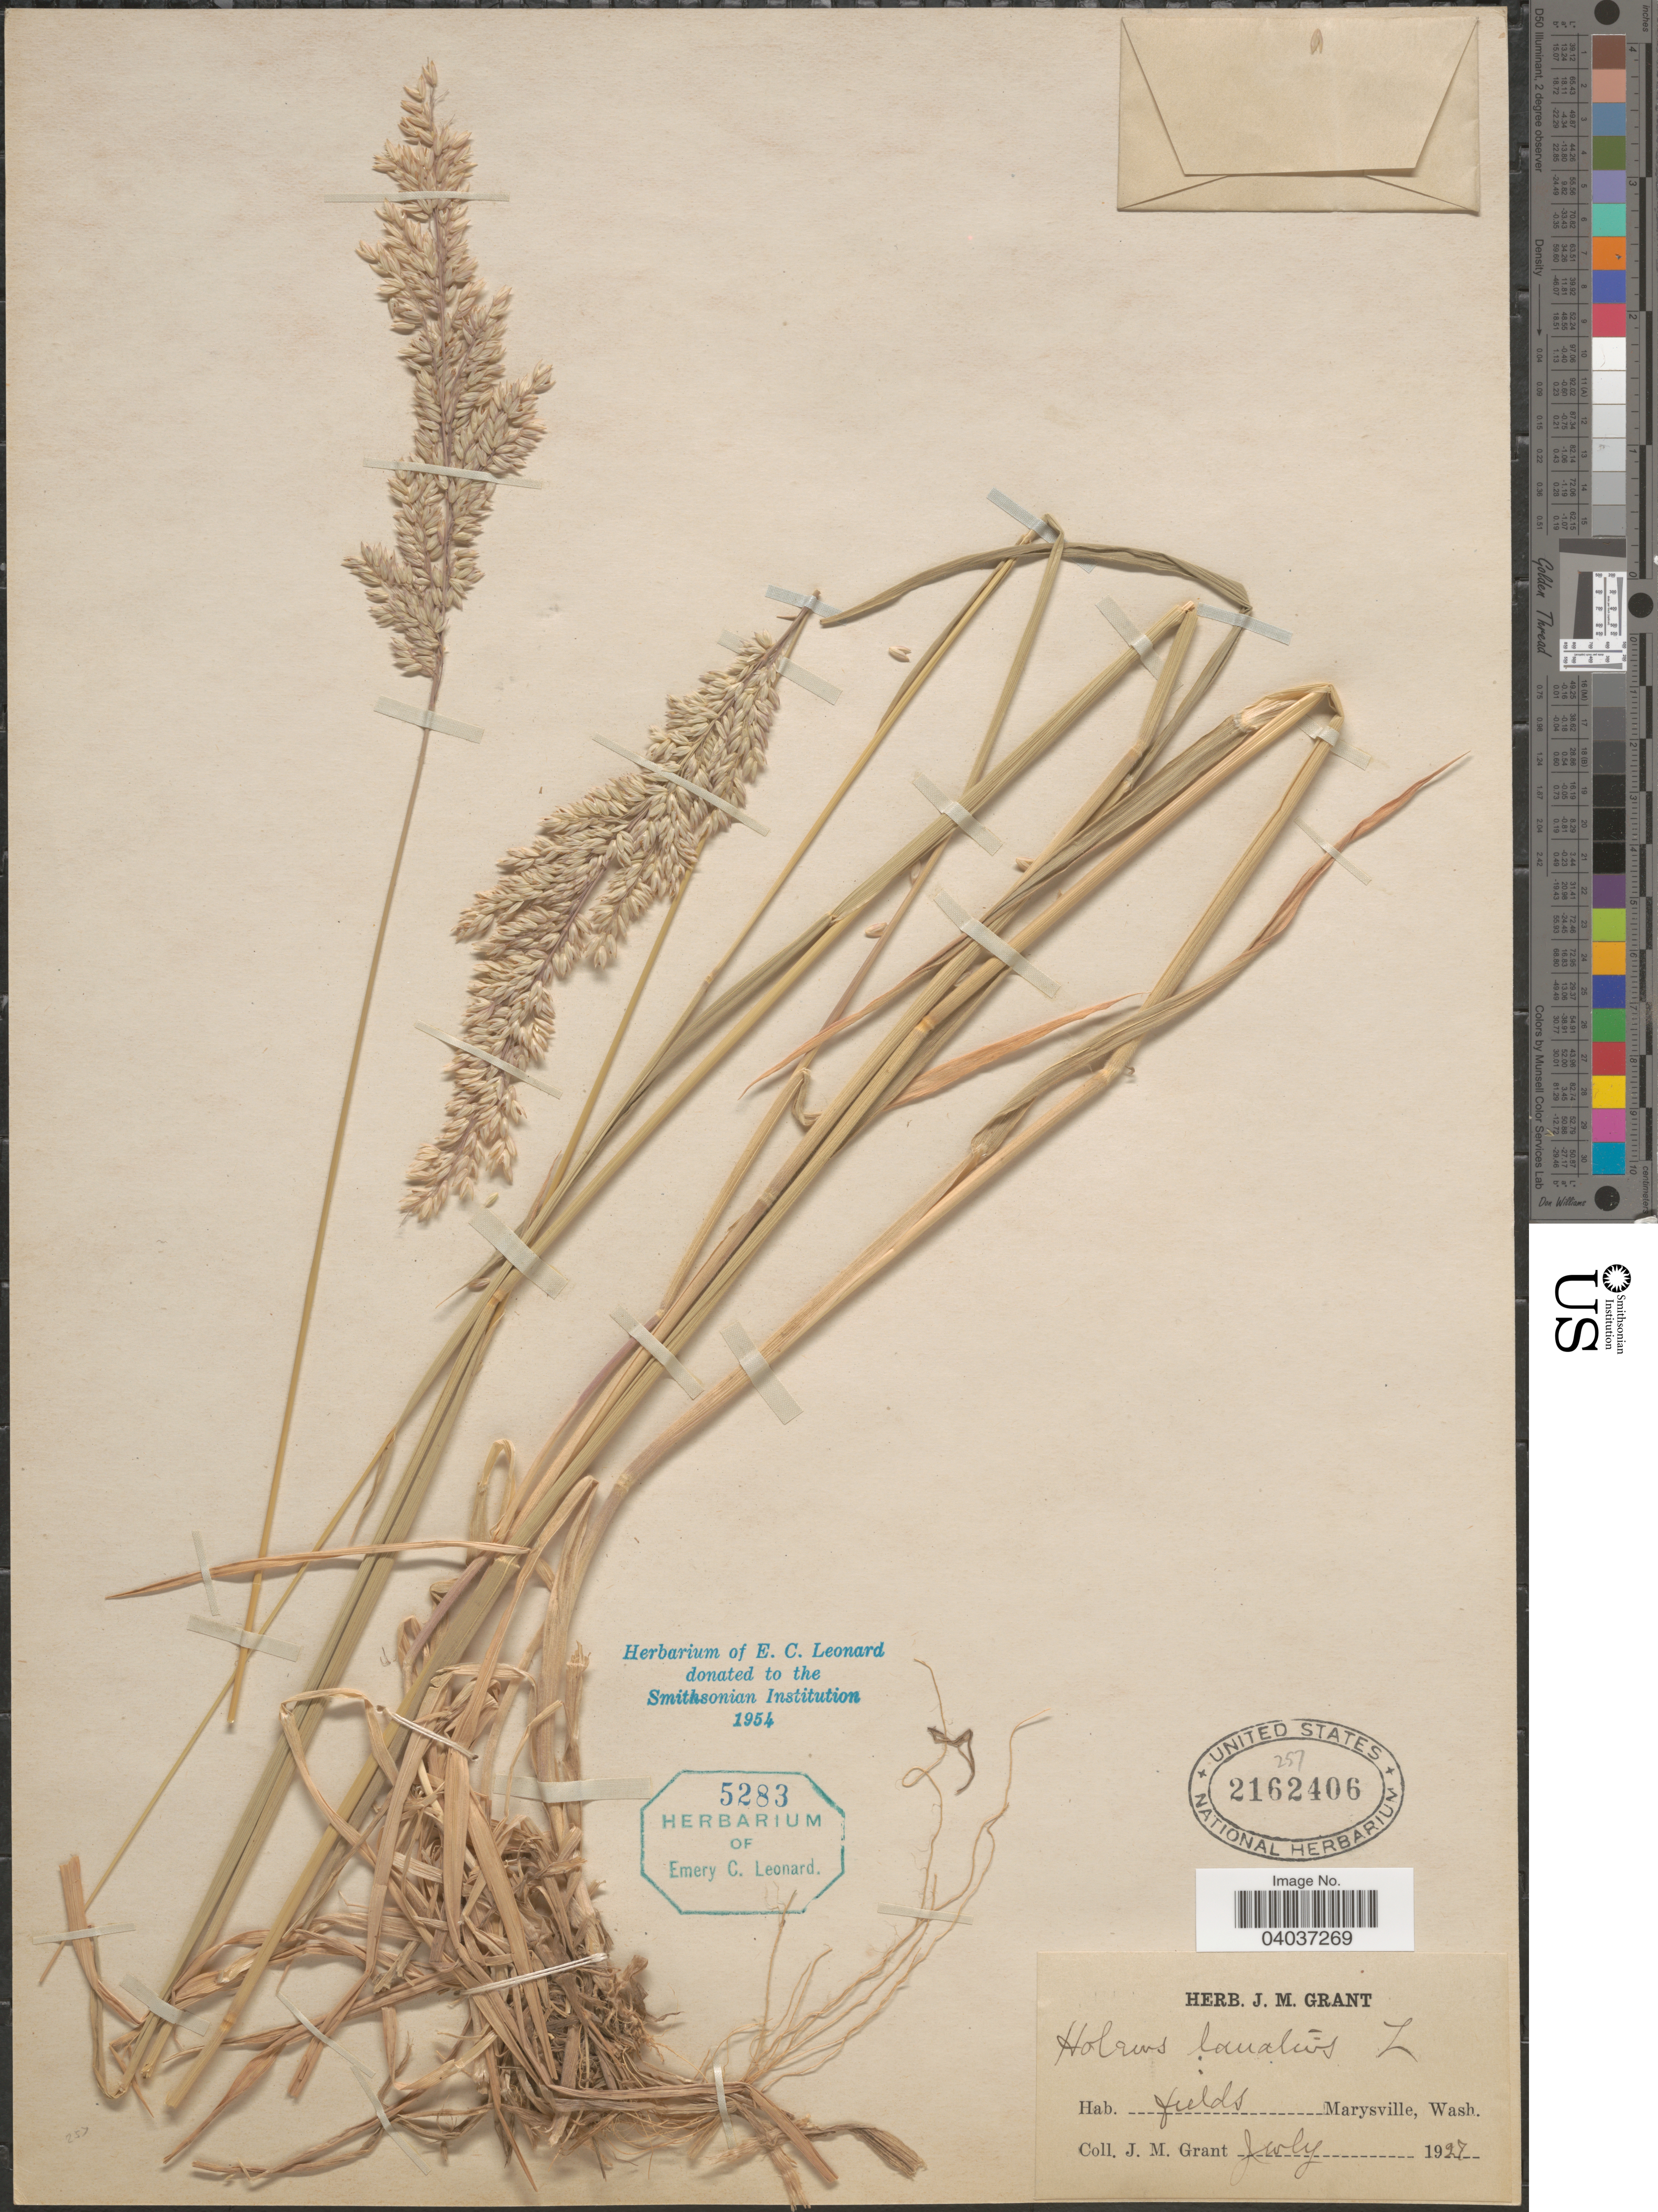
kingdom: Plantae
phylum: Tracheophyta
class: Liliopsida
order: Poales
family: Poaceae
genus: Holcus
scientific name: Holcus lanatus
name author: L.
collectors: J. M. Grant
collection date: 1927-07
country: United States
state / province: Washington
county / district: Snohomish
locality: Marysville.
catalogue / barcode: US 2162406